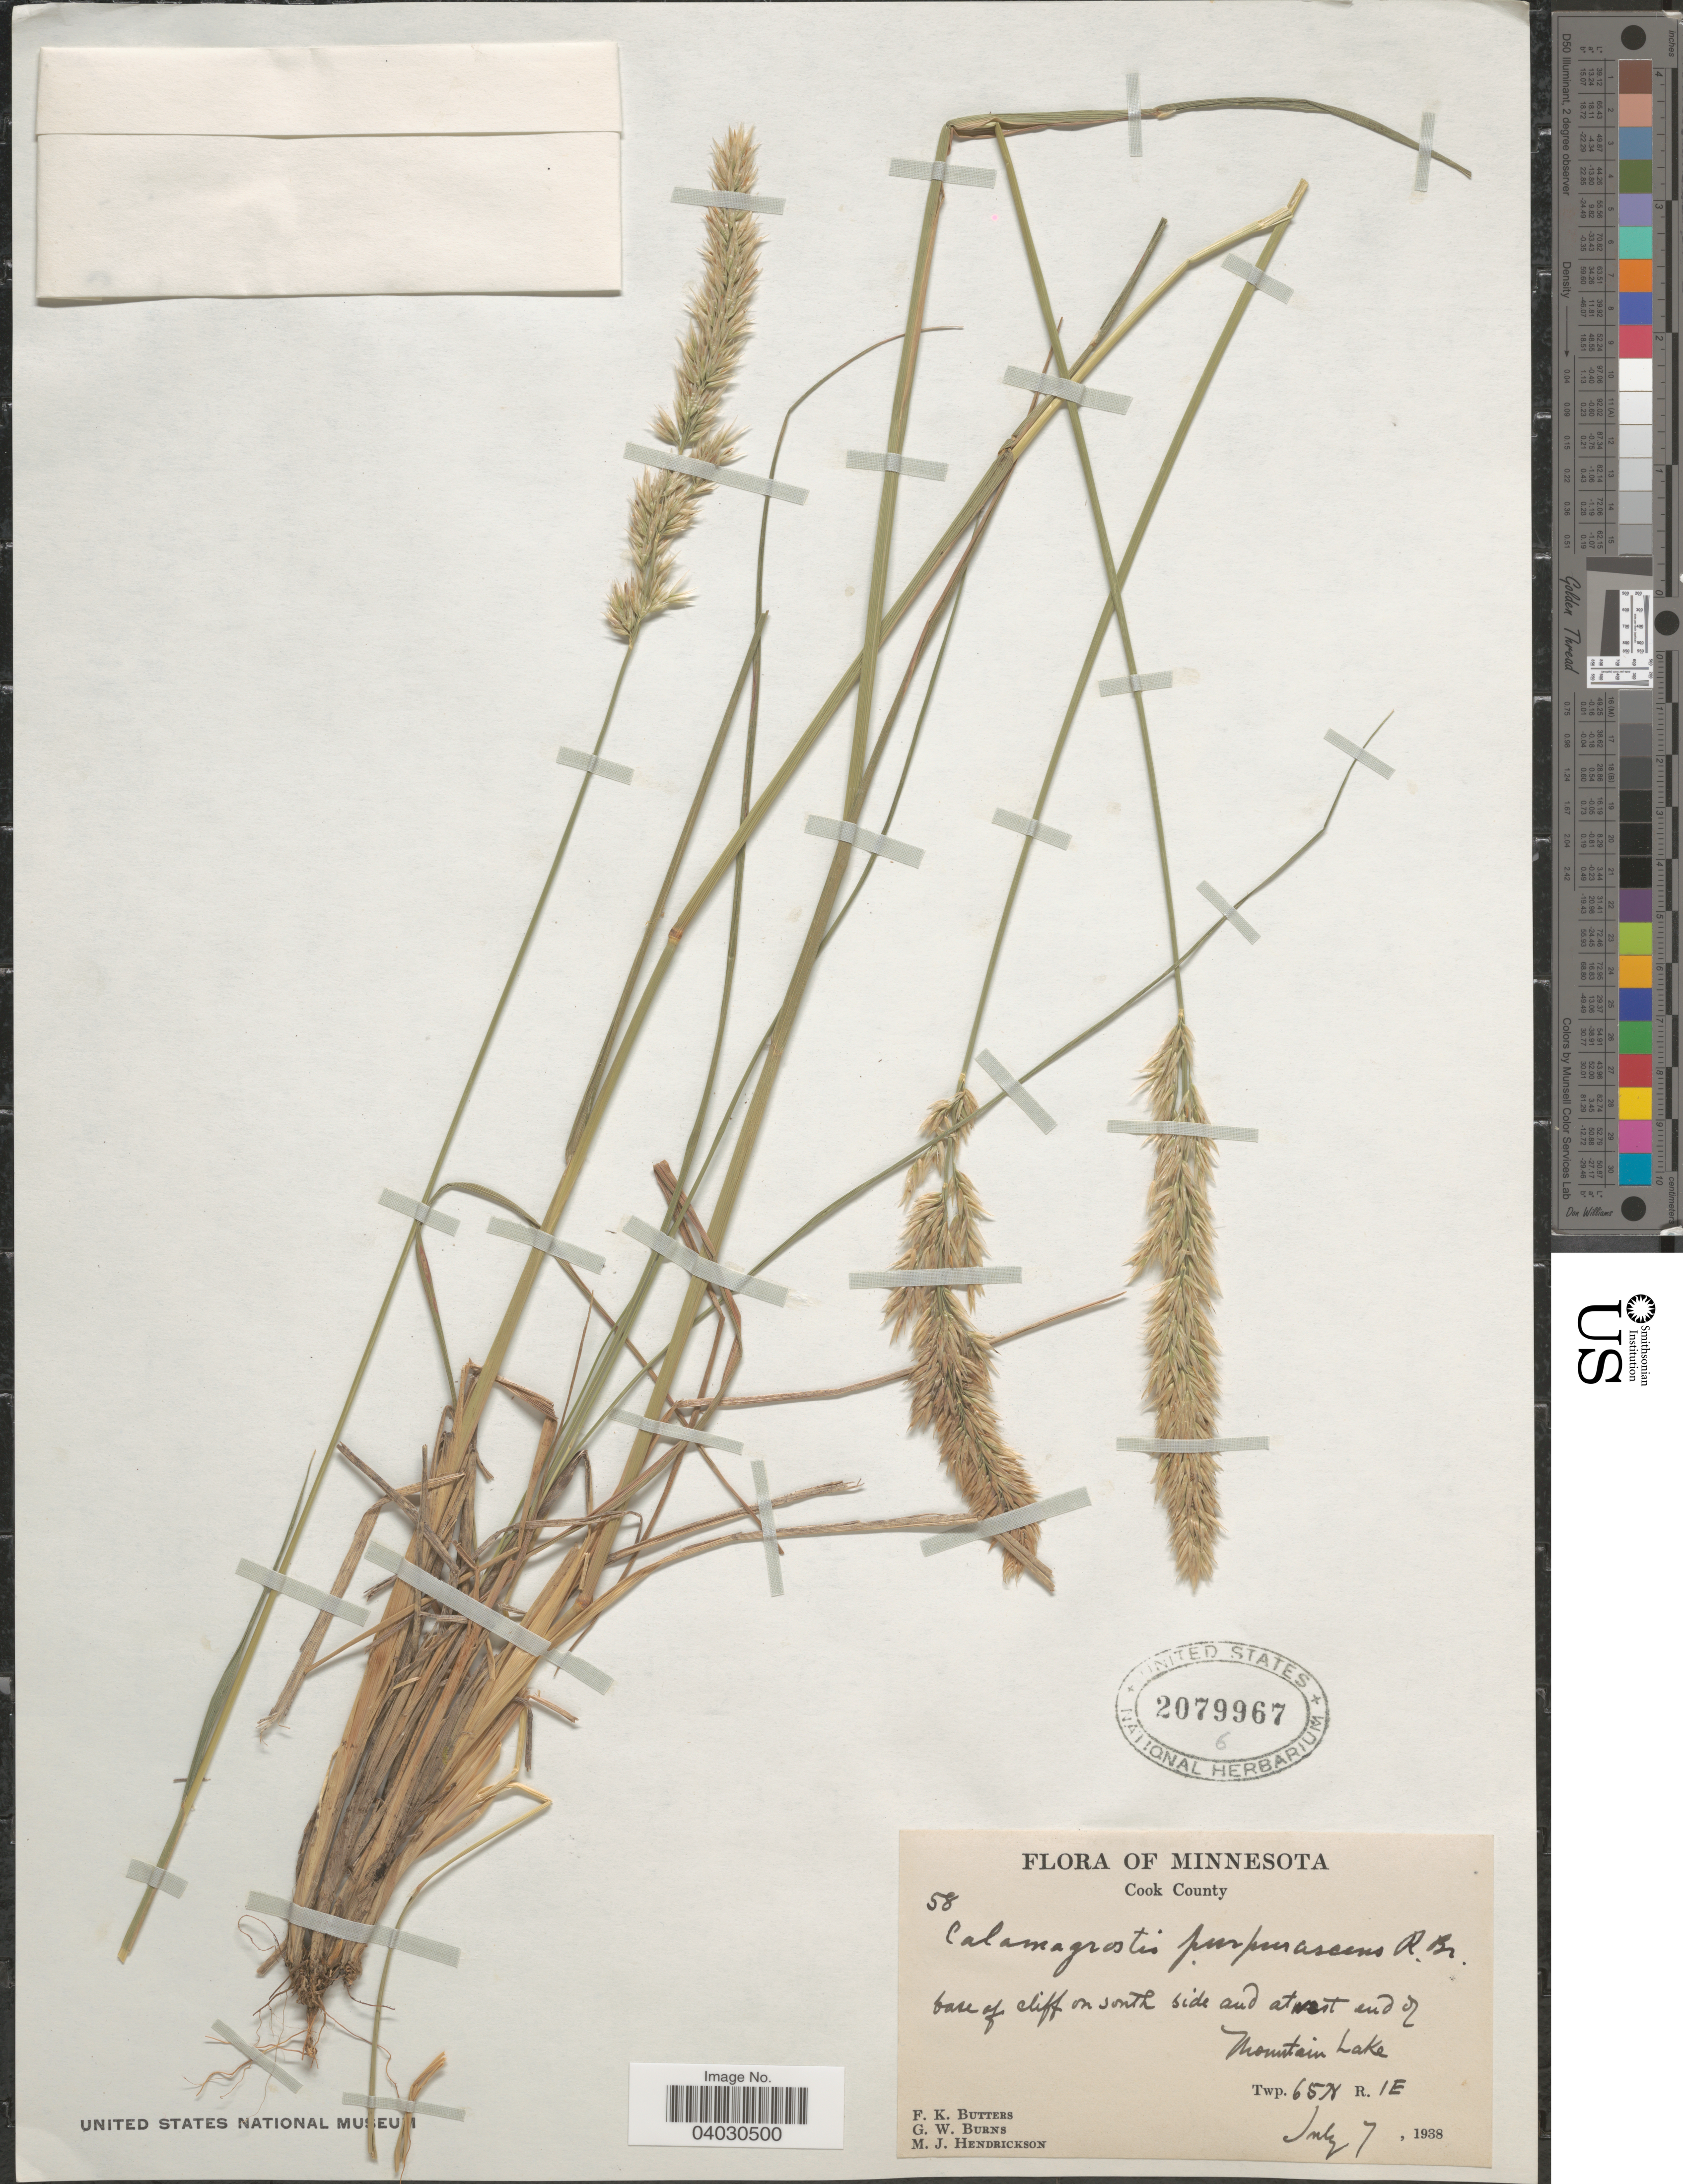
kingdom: Plantae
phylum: Tracheophyta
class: Liliopsida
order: Poales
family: Poaceae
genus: Calamagrostis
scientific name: Calamagrostis purpurascens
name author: R. Br.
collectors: F. K. Butters, G. Burns & M. Hendrickson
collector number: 58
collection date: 1938-07-07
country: United States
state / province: Minnesota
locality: Cook County. Base of cliff on south side and at west end of Mountain Lake. Mountain Lake. Twp. 65N R. 1E.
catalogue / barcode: US 2079967